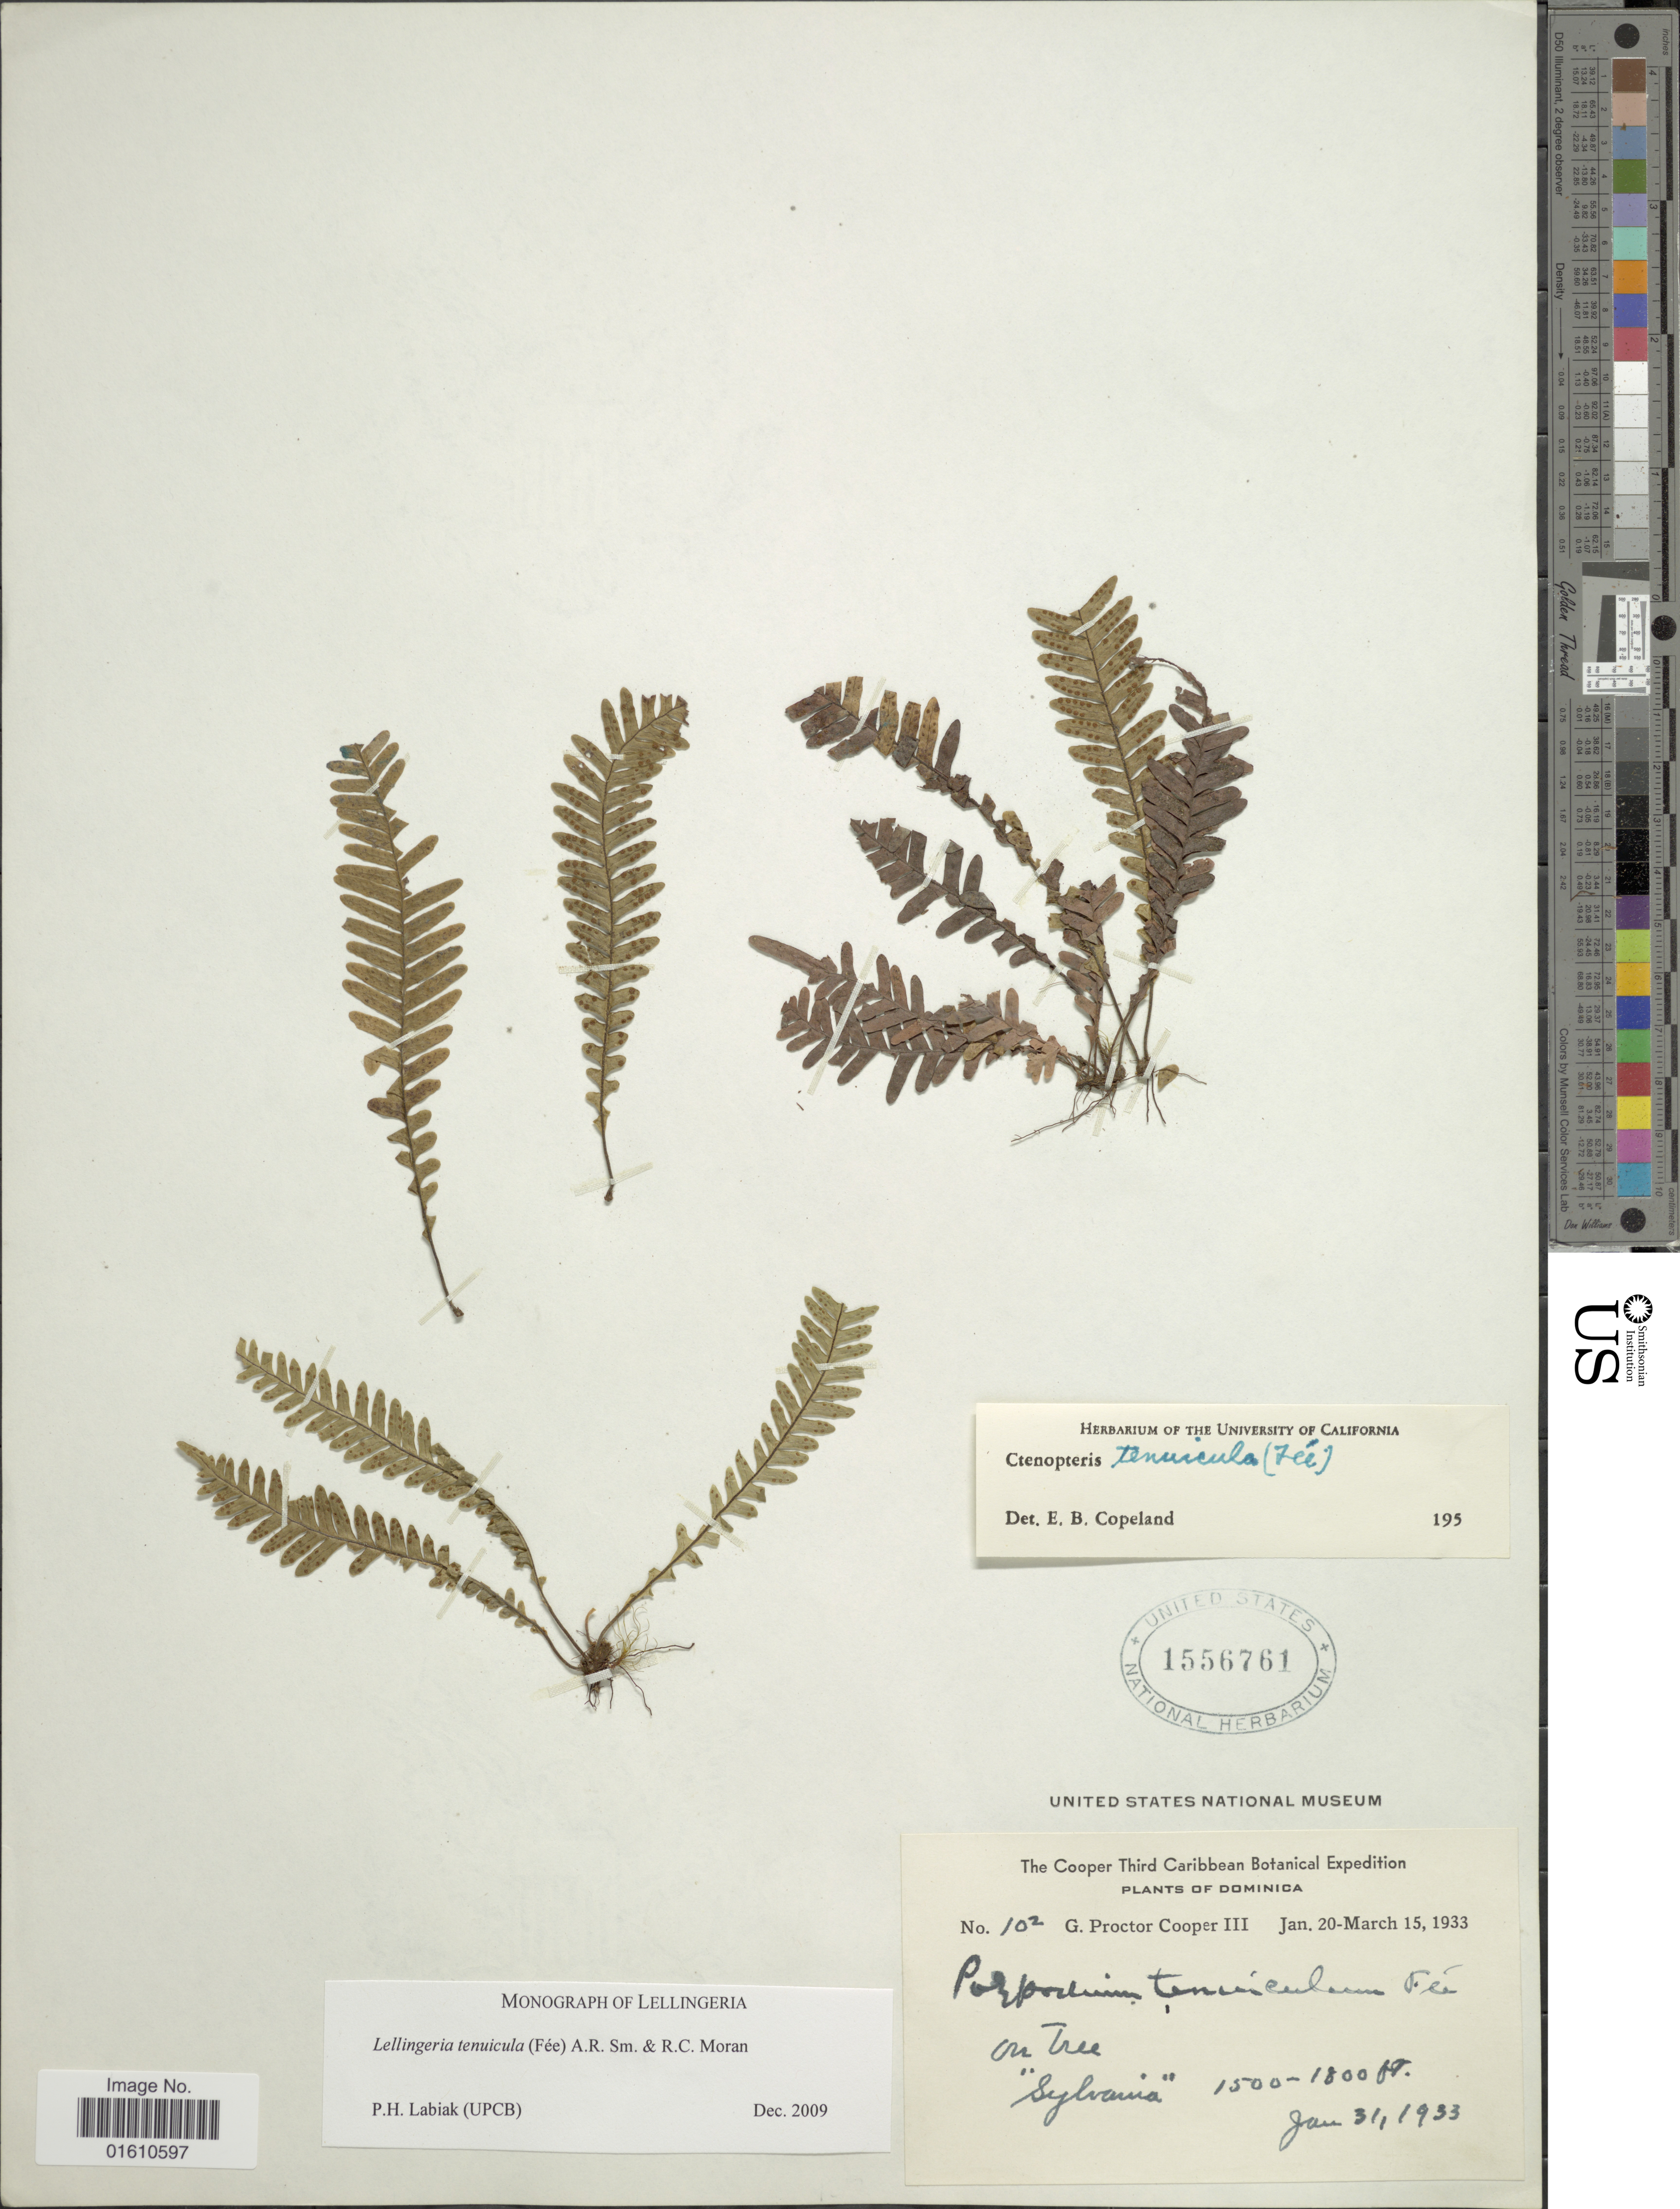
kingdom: Plantae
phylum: Tracheophyta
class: Polypodiopsida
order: Polypodiales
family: Polypodiaceae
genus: Lellingeria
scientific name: Lellingeria tenuicula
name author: (Fée) A.R. Sm. & R.C. Moran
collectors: G. Cooper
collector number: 102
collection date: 1933-01-20/1933-03-15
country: Dominica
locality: Dominica, On tree, "Sylvania"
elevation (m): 457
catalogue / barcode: US 1556761